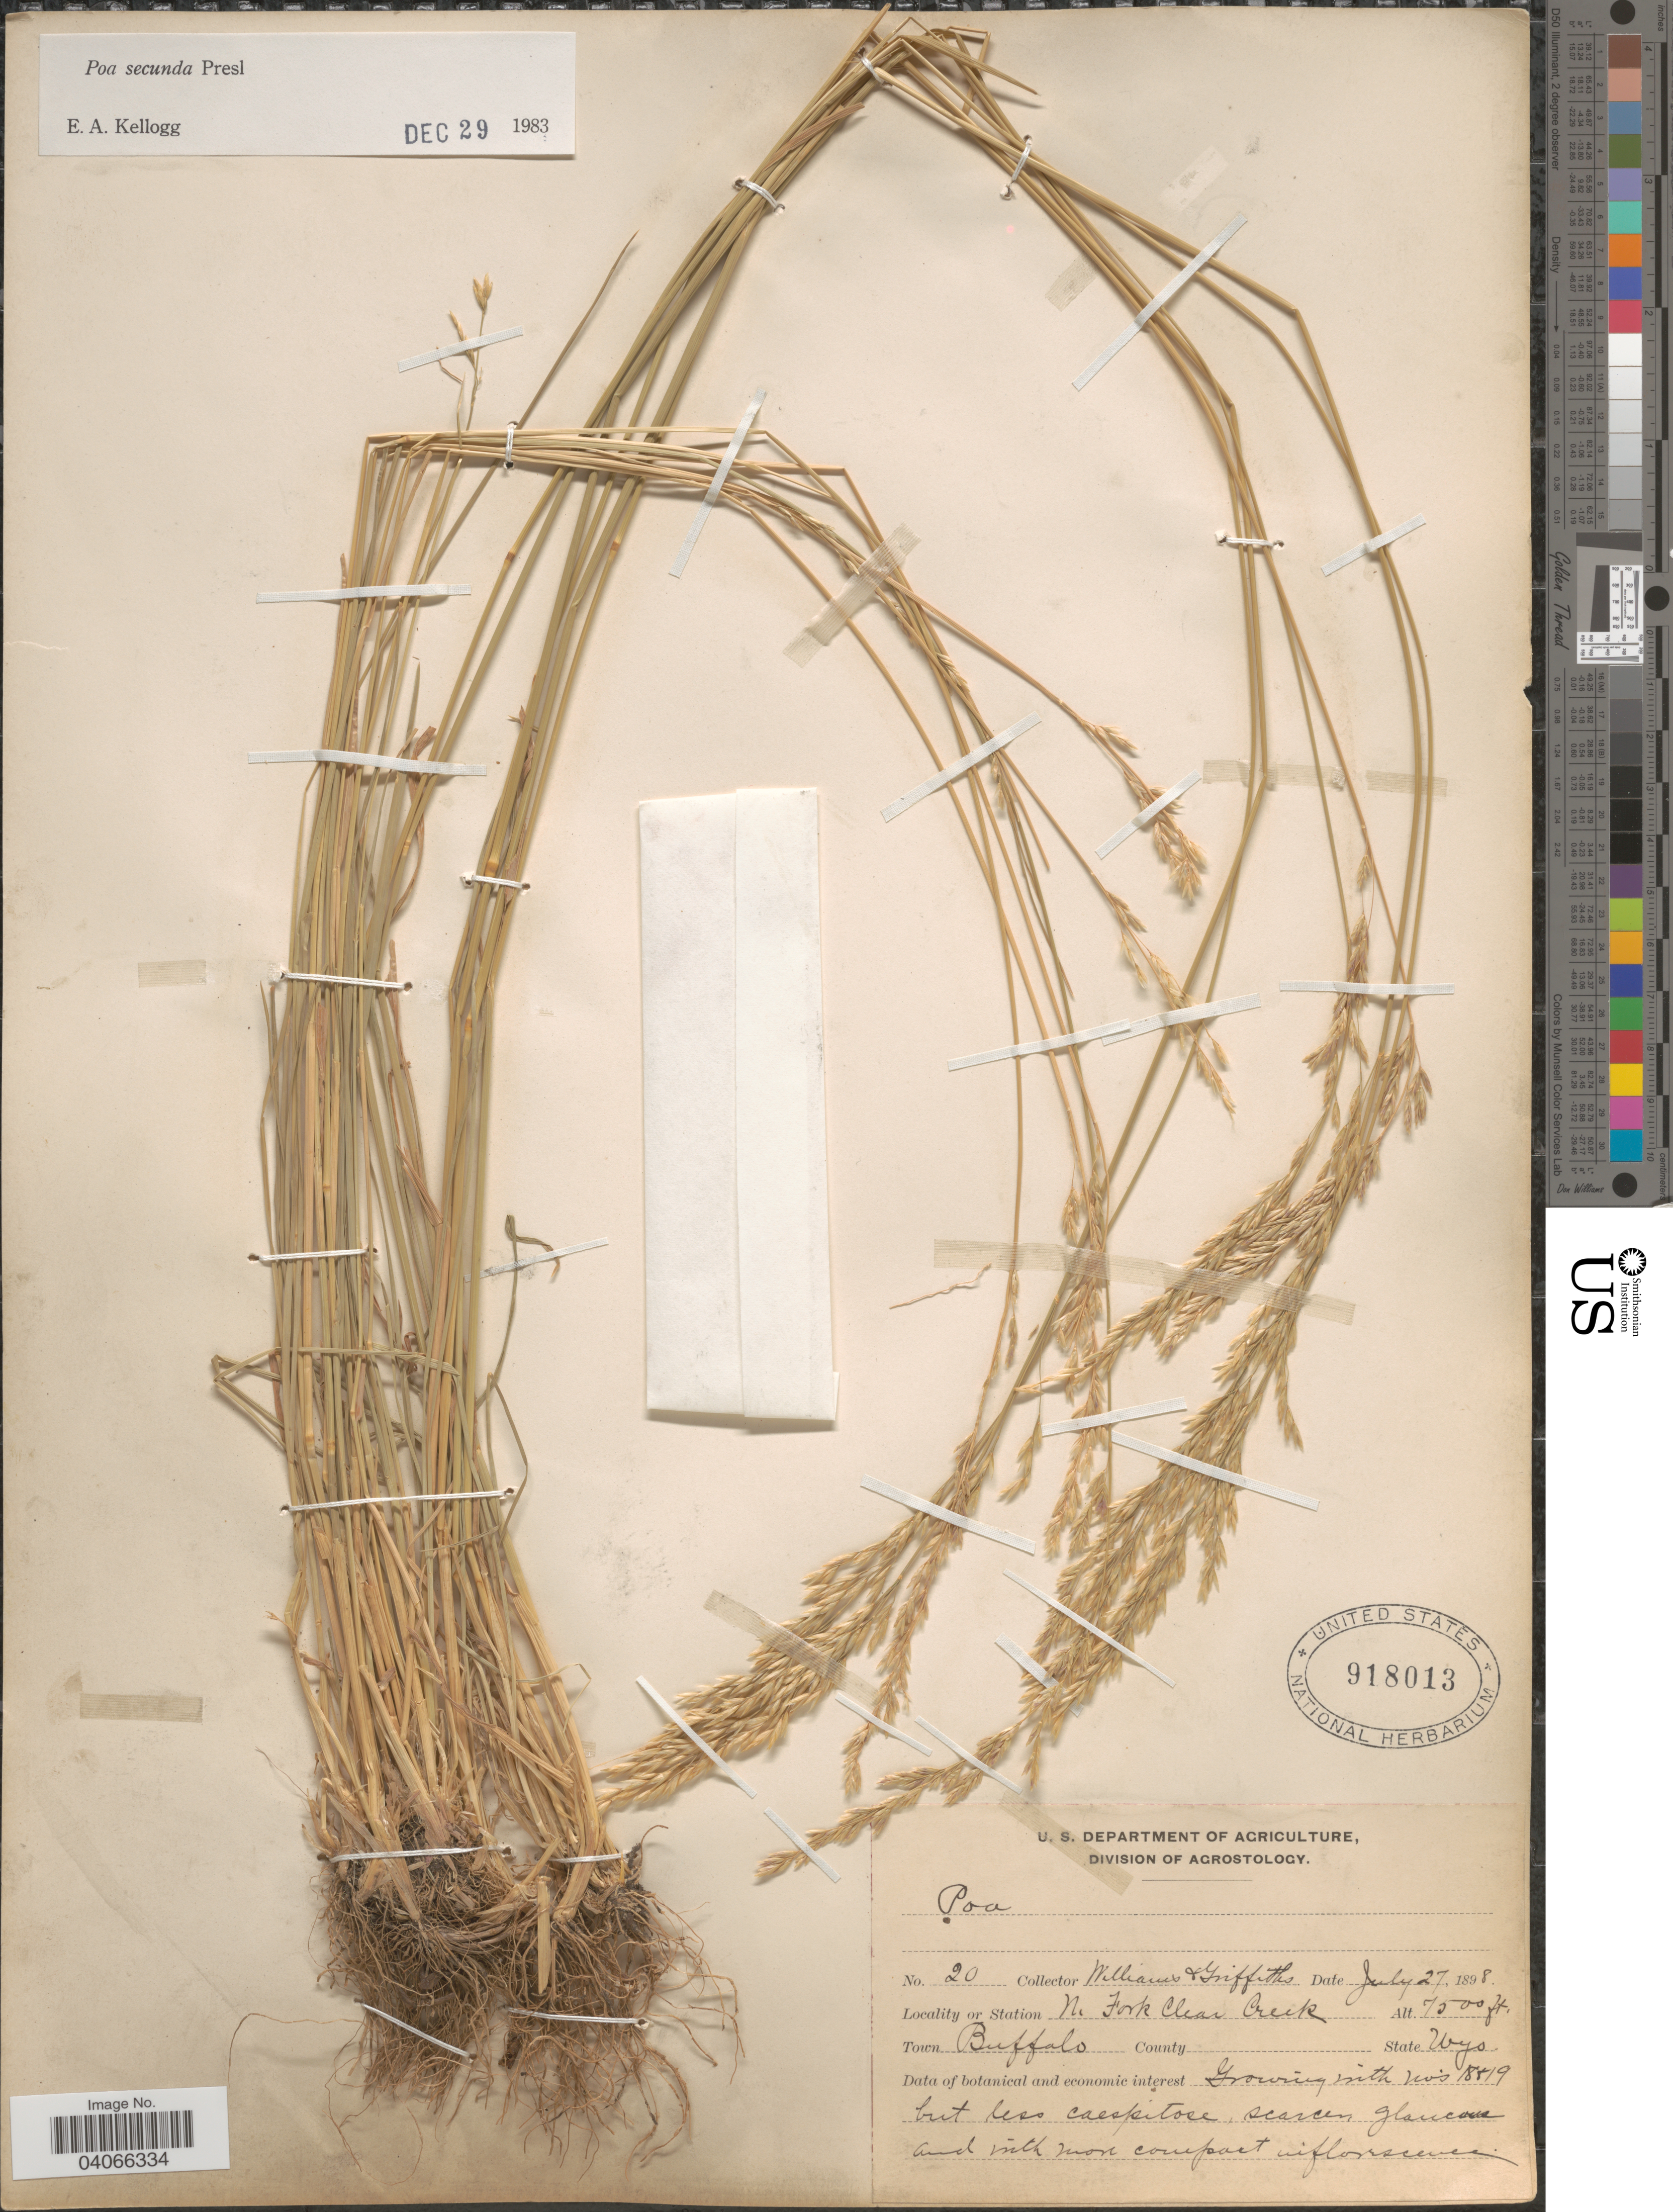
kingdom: Plantae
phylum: Tracheophyta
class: Liliopsida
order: Poales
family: Poaceae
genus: Poa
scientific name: Poa secunda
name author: J. Presl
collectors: -- Williams & -- Griffiths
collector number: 20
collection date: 1898-07-27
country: United States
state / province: Wyoming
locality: Station N. Fork Clear Creek. Town Buffalo.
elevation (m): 2286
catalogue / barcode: US 918013